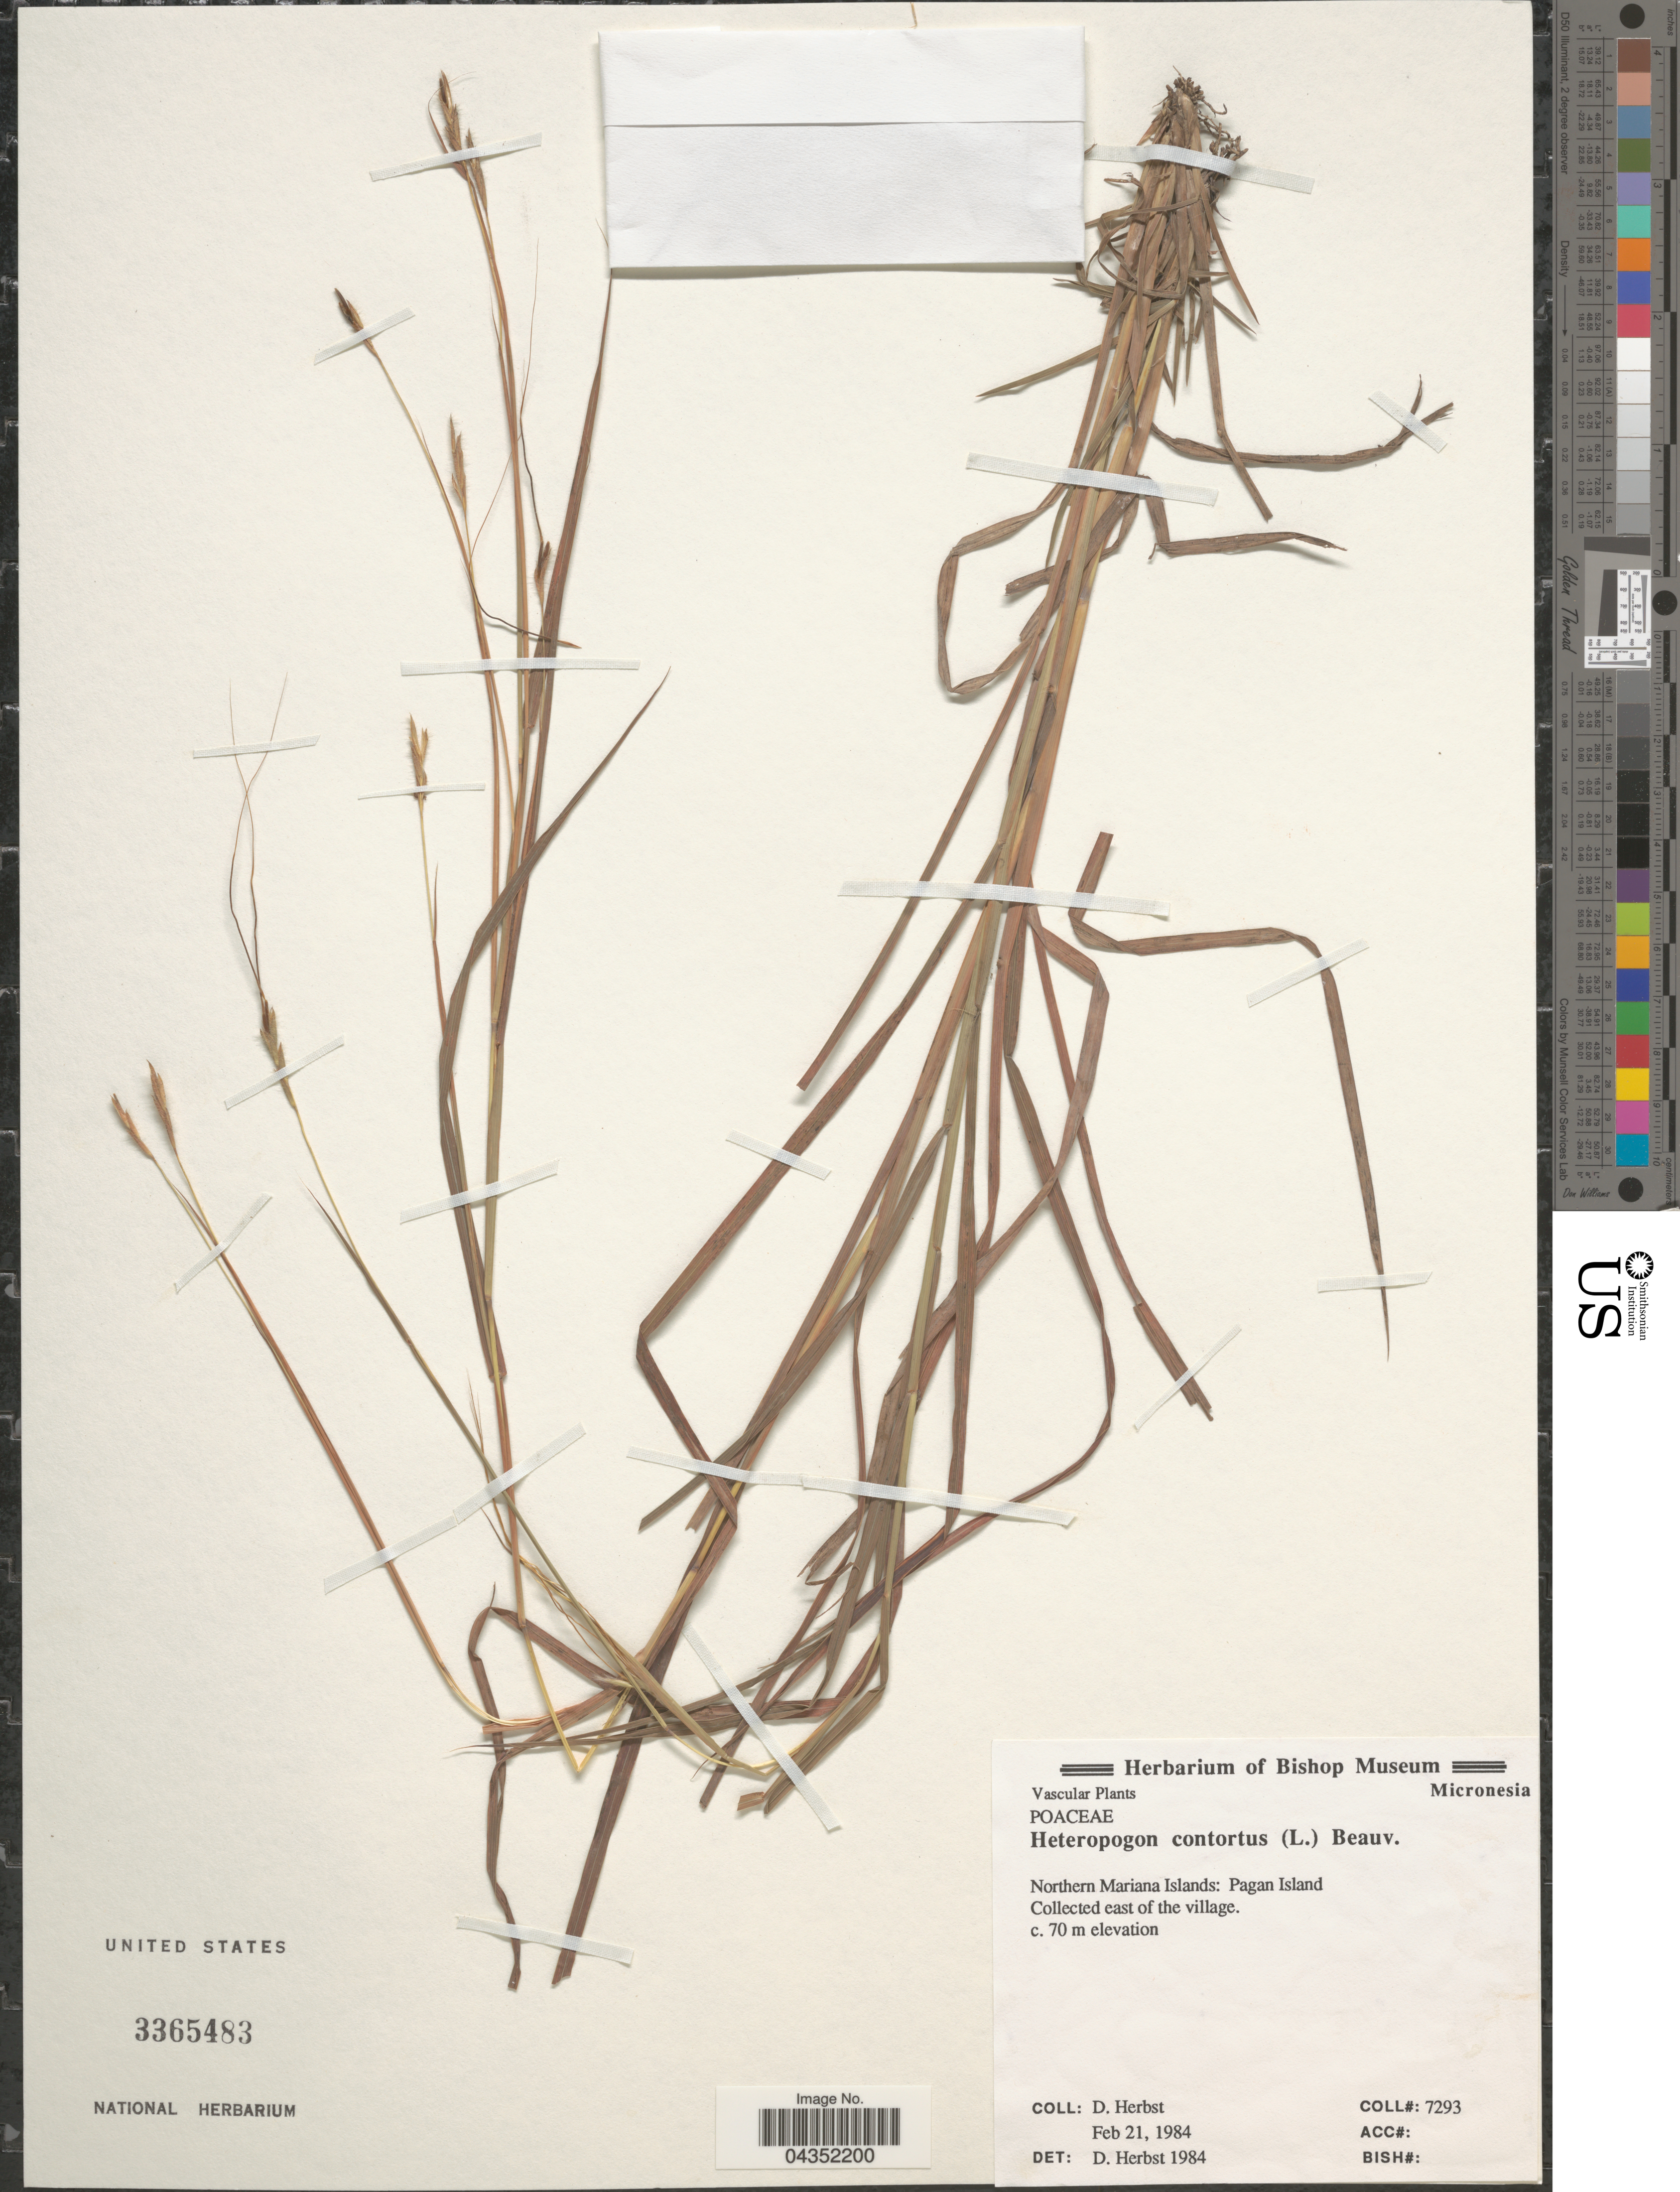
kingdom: Plantae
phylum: Tracheophyta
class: Liliopsida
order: Poales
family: Poaceae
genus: Heteropogon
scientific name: Heteropogon contortus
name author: (L.) P. Beauv. ex Roem. & Schult.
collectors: D. Herbst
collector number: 7293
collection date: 1984-02-21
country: Northern Mariana Islands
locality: Pagan Island. East of the village.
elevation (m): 70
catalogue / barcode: US 3365483